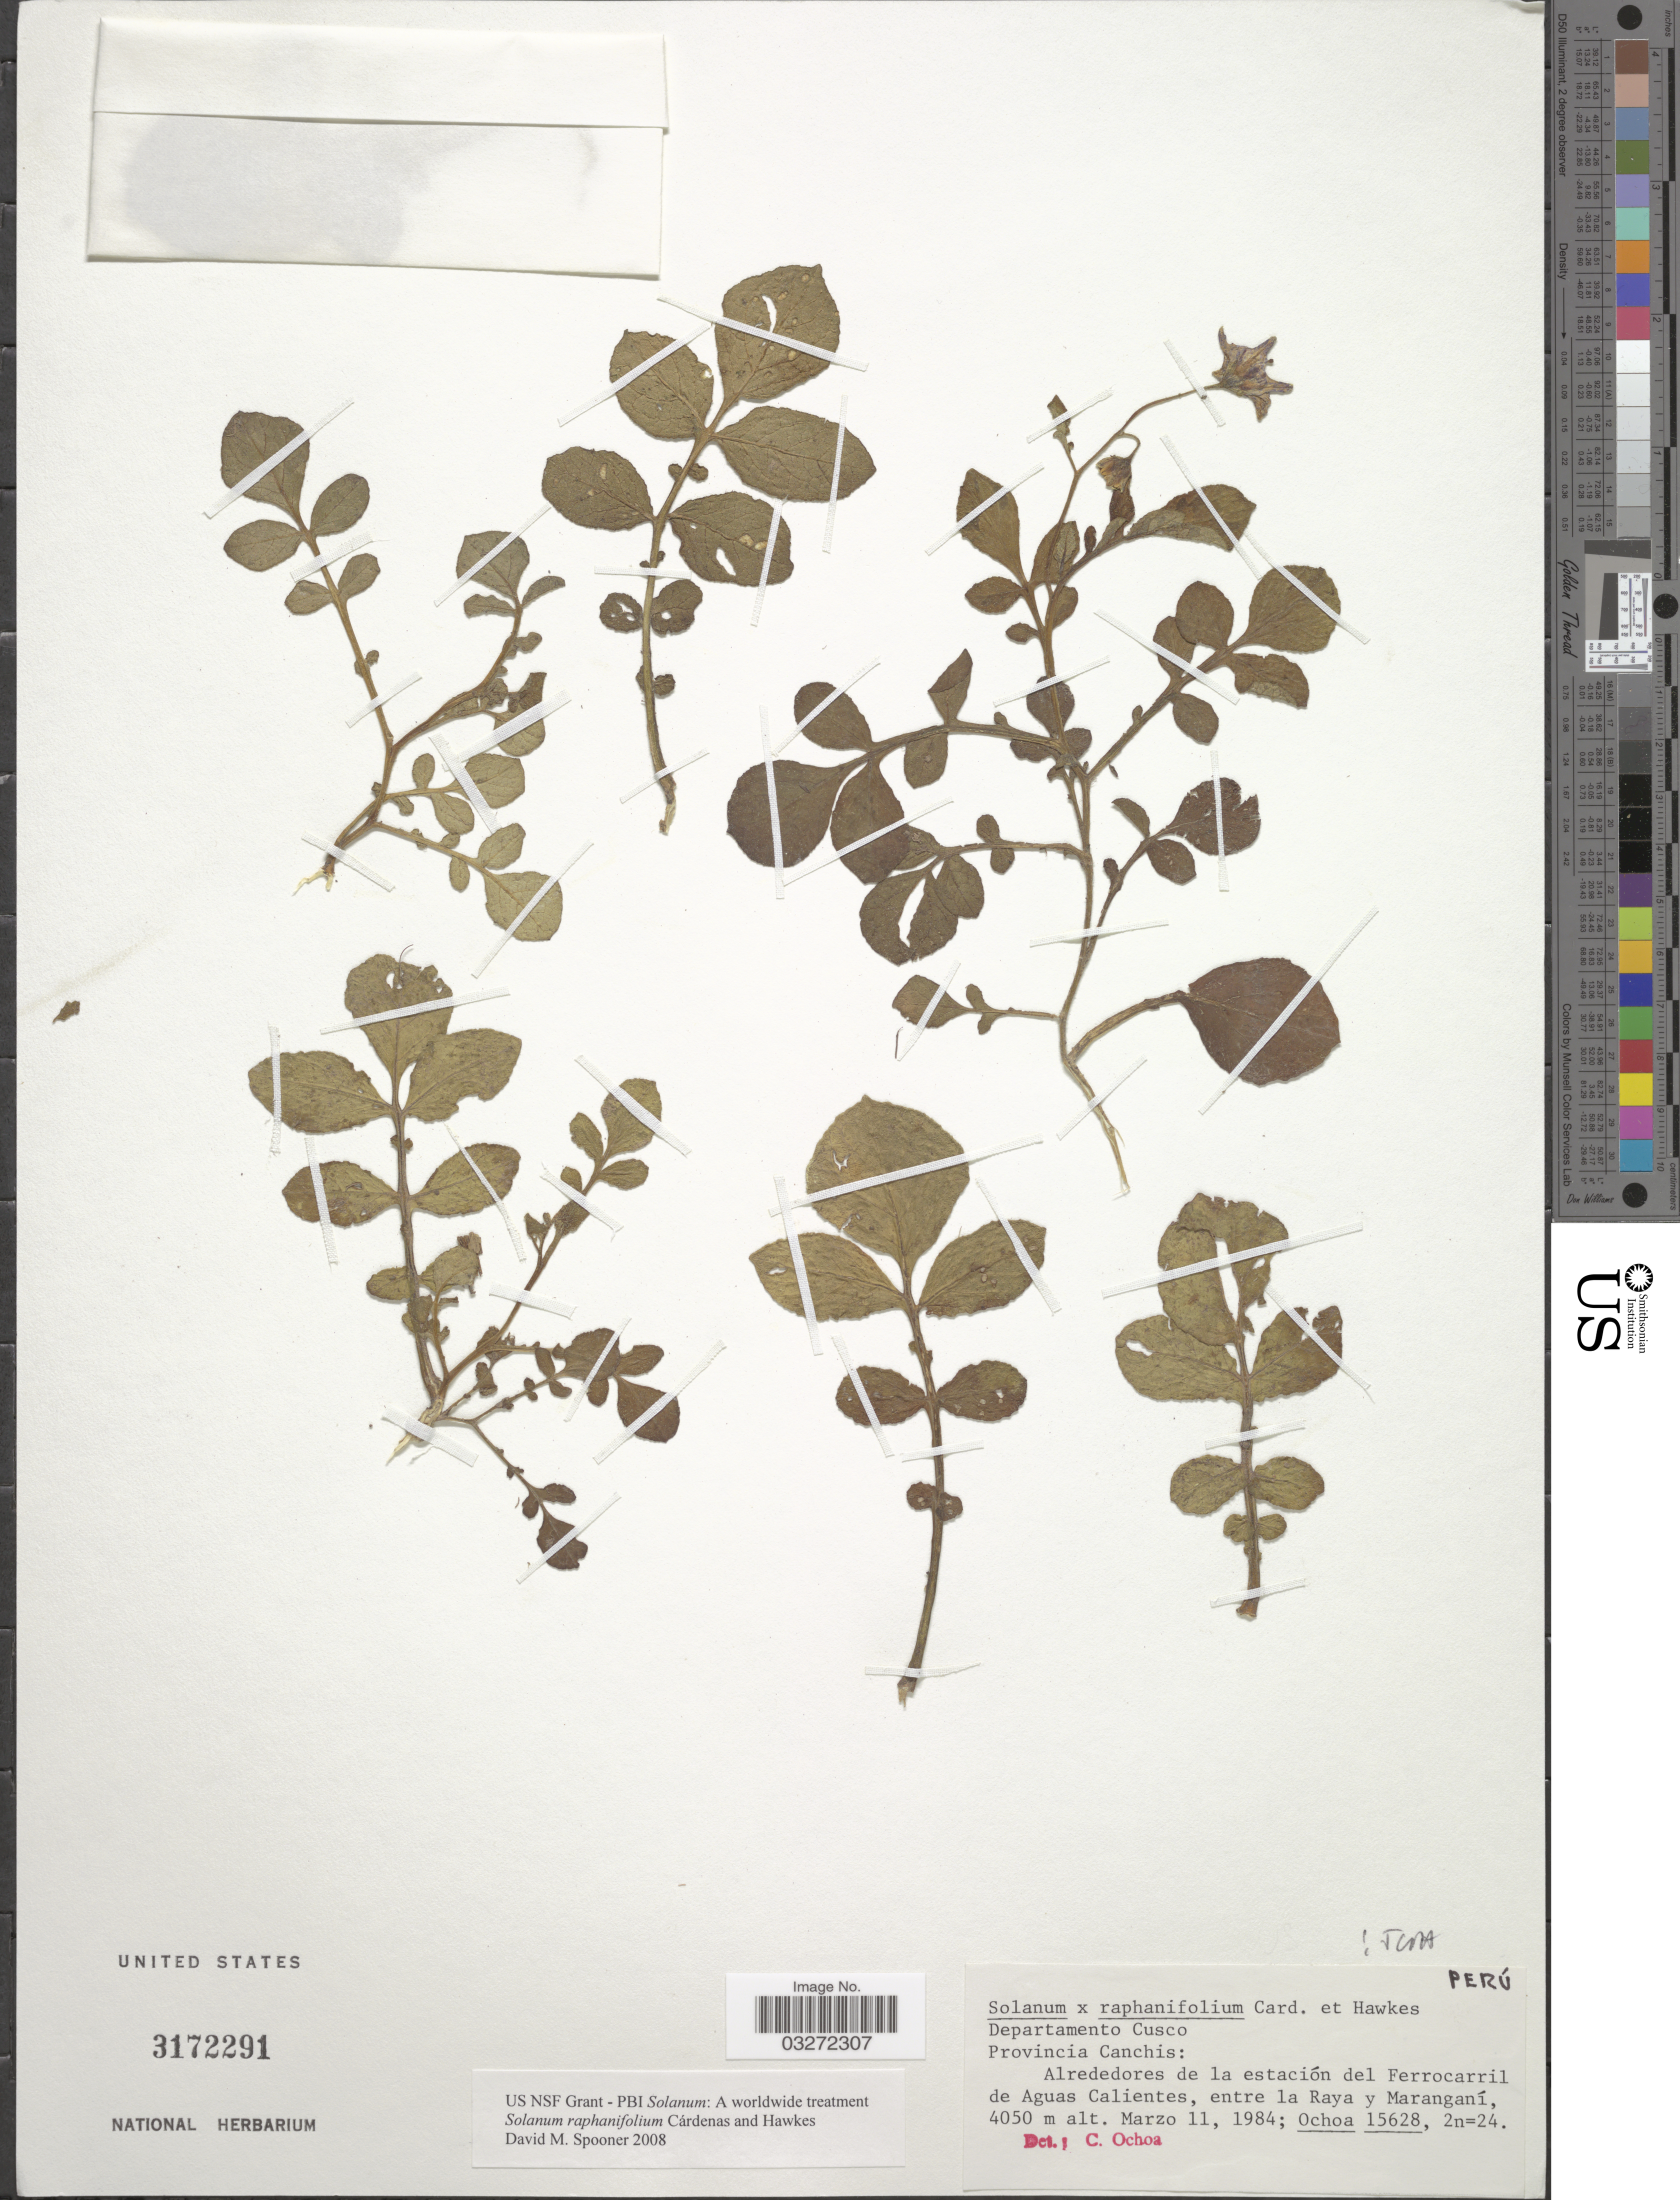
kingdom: Plantae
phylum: Tracheophyta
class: Magnoliopsida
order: Solanales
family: Solanaceae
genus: Solanum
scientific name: Solanum raphanifolium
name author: Cárdenas & Hawkes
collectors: -. Ochoa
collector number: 15628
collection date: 1984-03-11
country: Peru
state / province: Cusco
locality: Departamento Cusco, Provincia Canchis: Alrededores de la estación del Ferrocarril de Aguas Calientes, entre la Raya y Maranganí.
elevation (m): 4050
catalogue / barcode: US 3172291